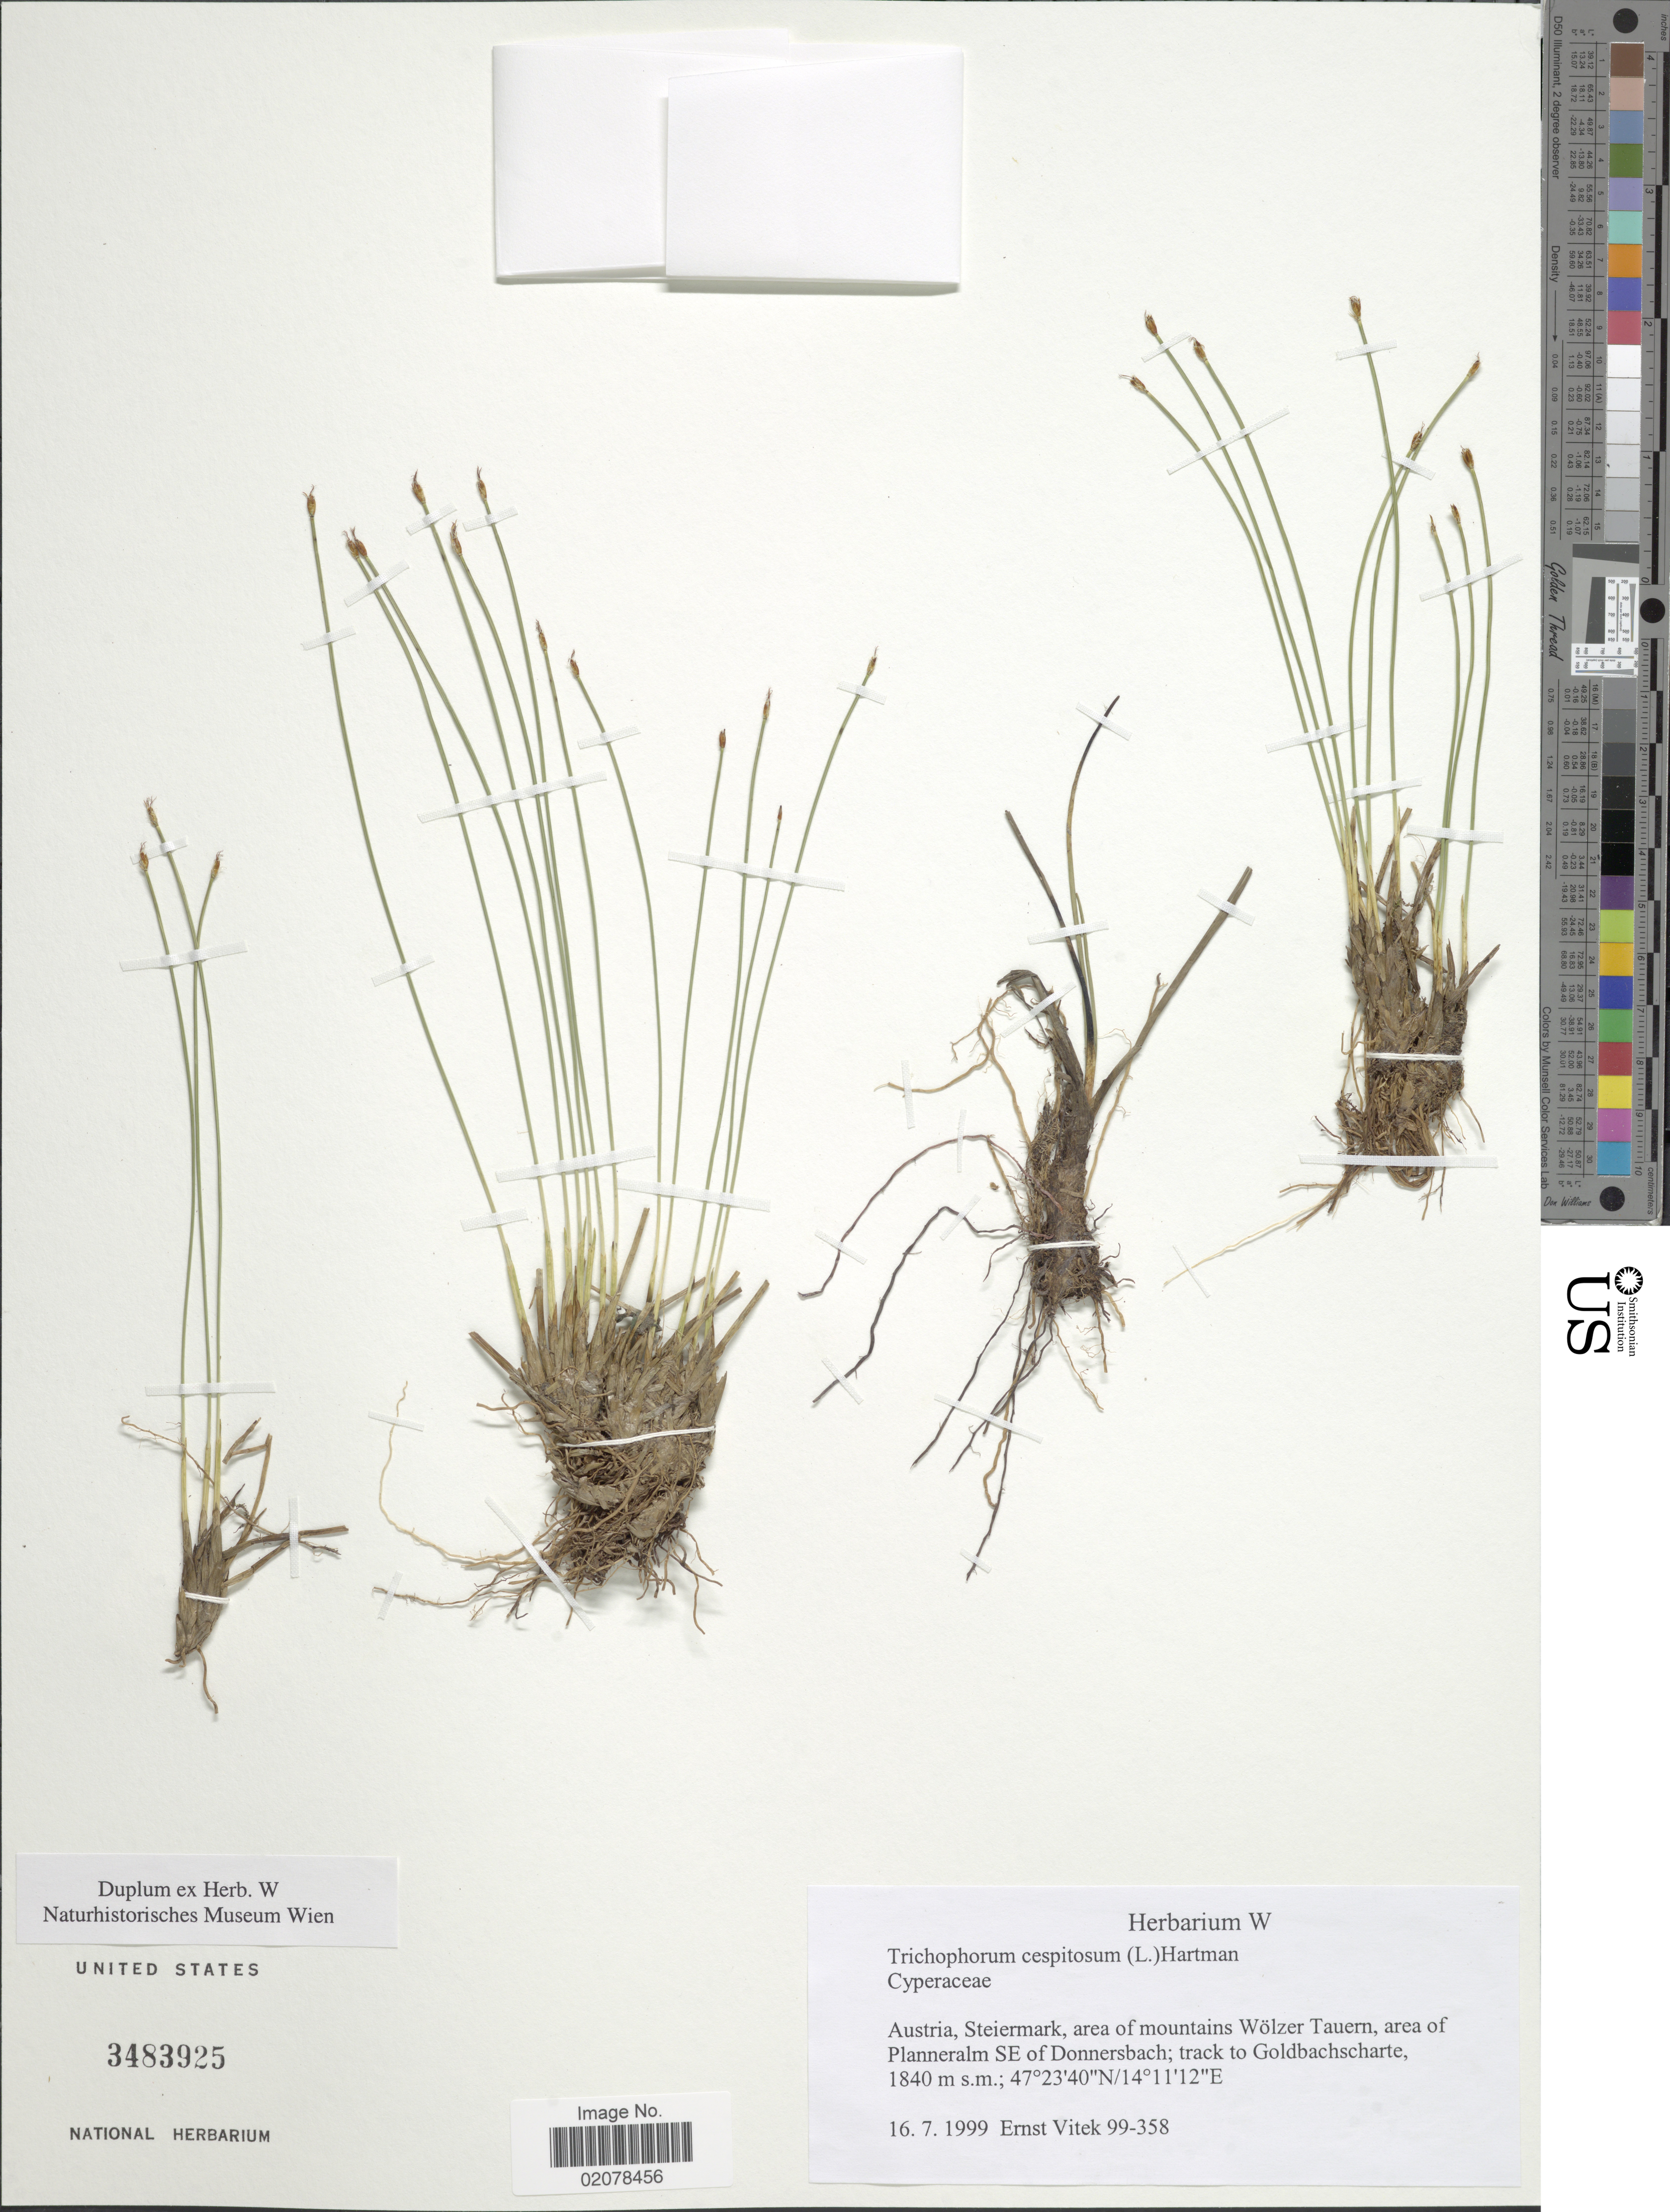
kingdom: Plantae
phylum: Tracheophyta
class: Liliopsida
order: Poales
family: Cyperaceae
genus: Trichophorum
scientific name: Trichophorum cespitosum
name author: (L.) Hartm.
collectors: E. Vitek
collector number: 99-358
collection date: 1999-07-16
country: Austria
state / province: Steiermark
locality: Area of mountains Wölzer Tauern, area of Planneralm SE of Donnersbach; track to Goldbachscharte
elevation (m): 1840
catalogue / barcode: US 3483925